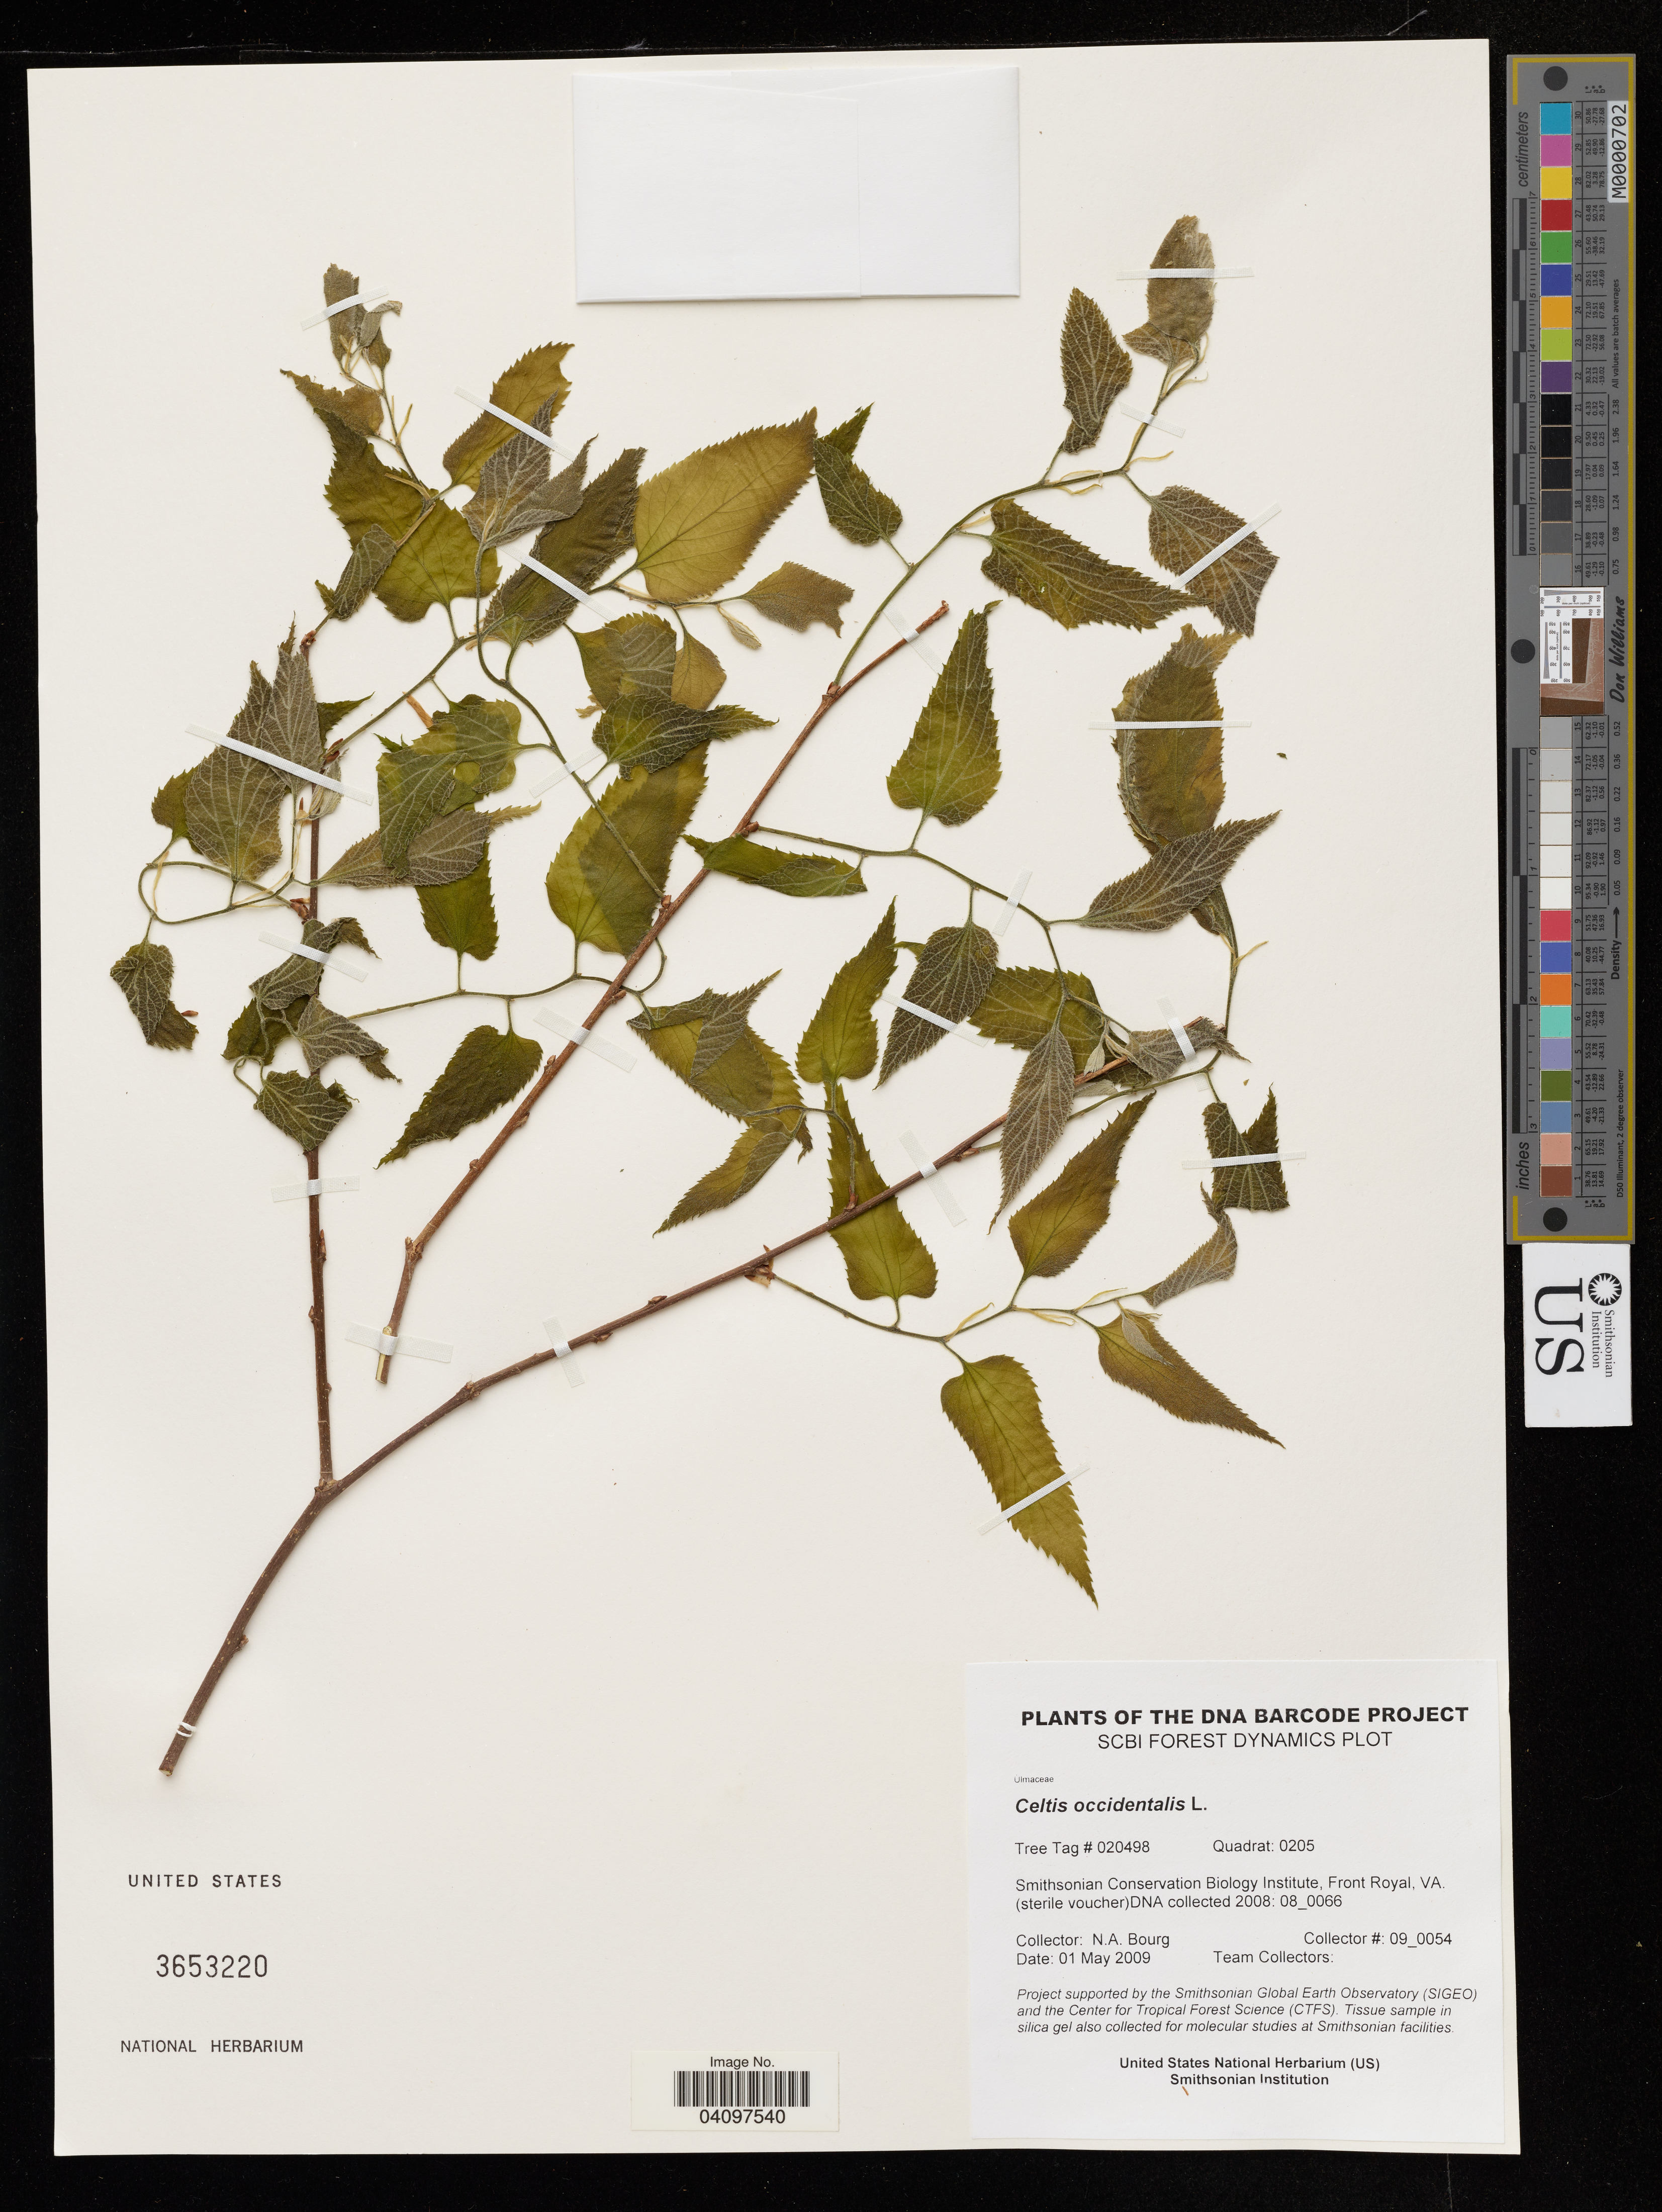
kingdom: Plantae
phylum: Tracheophyta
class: Magnoliopsida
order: Rosales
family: Cannabaceae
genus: Celtis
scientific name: Celtis occidentalis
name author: L.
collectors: N. A. Bourg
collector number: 09_0054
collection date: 2009-05-01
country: United States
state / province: Virginia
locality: Smithsonian Conservation Biology Institute, Front Royal, VA.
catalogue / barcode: US 3653220